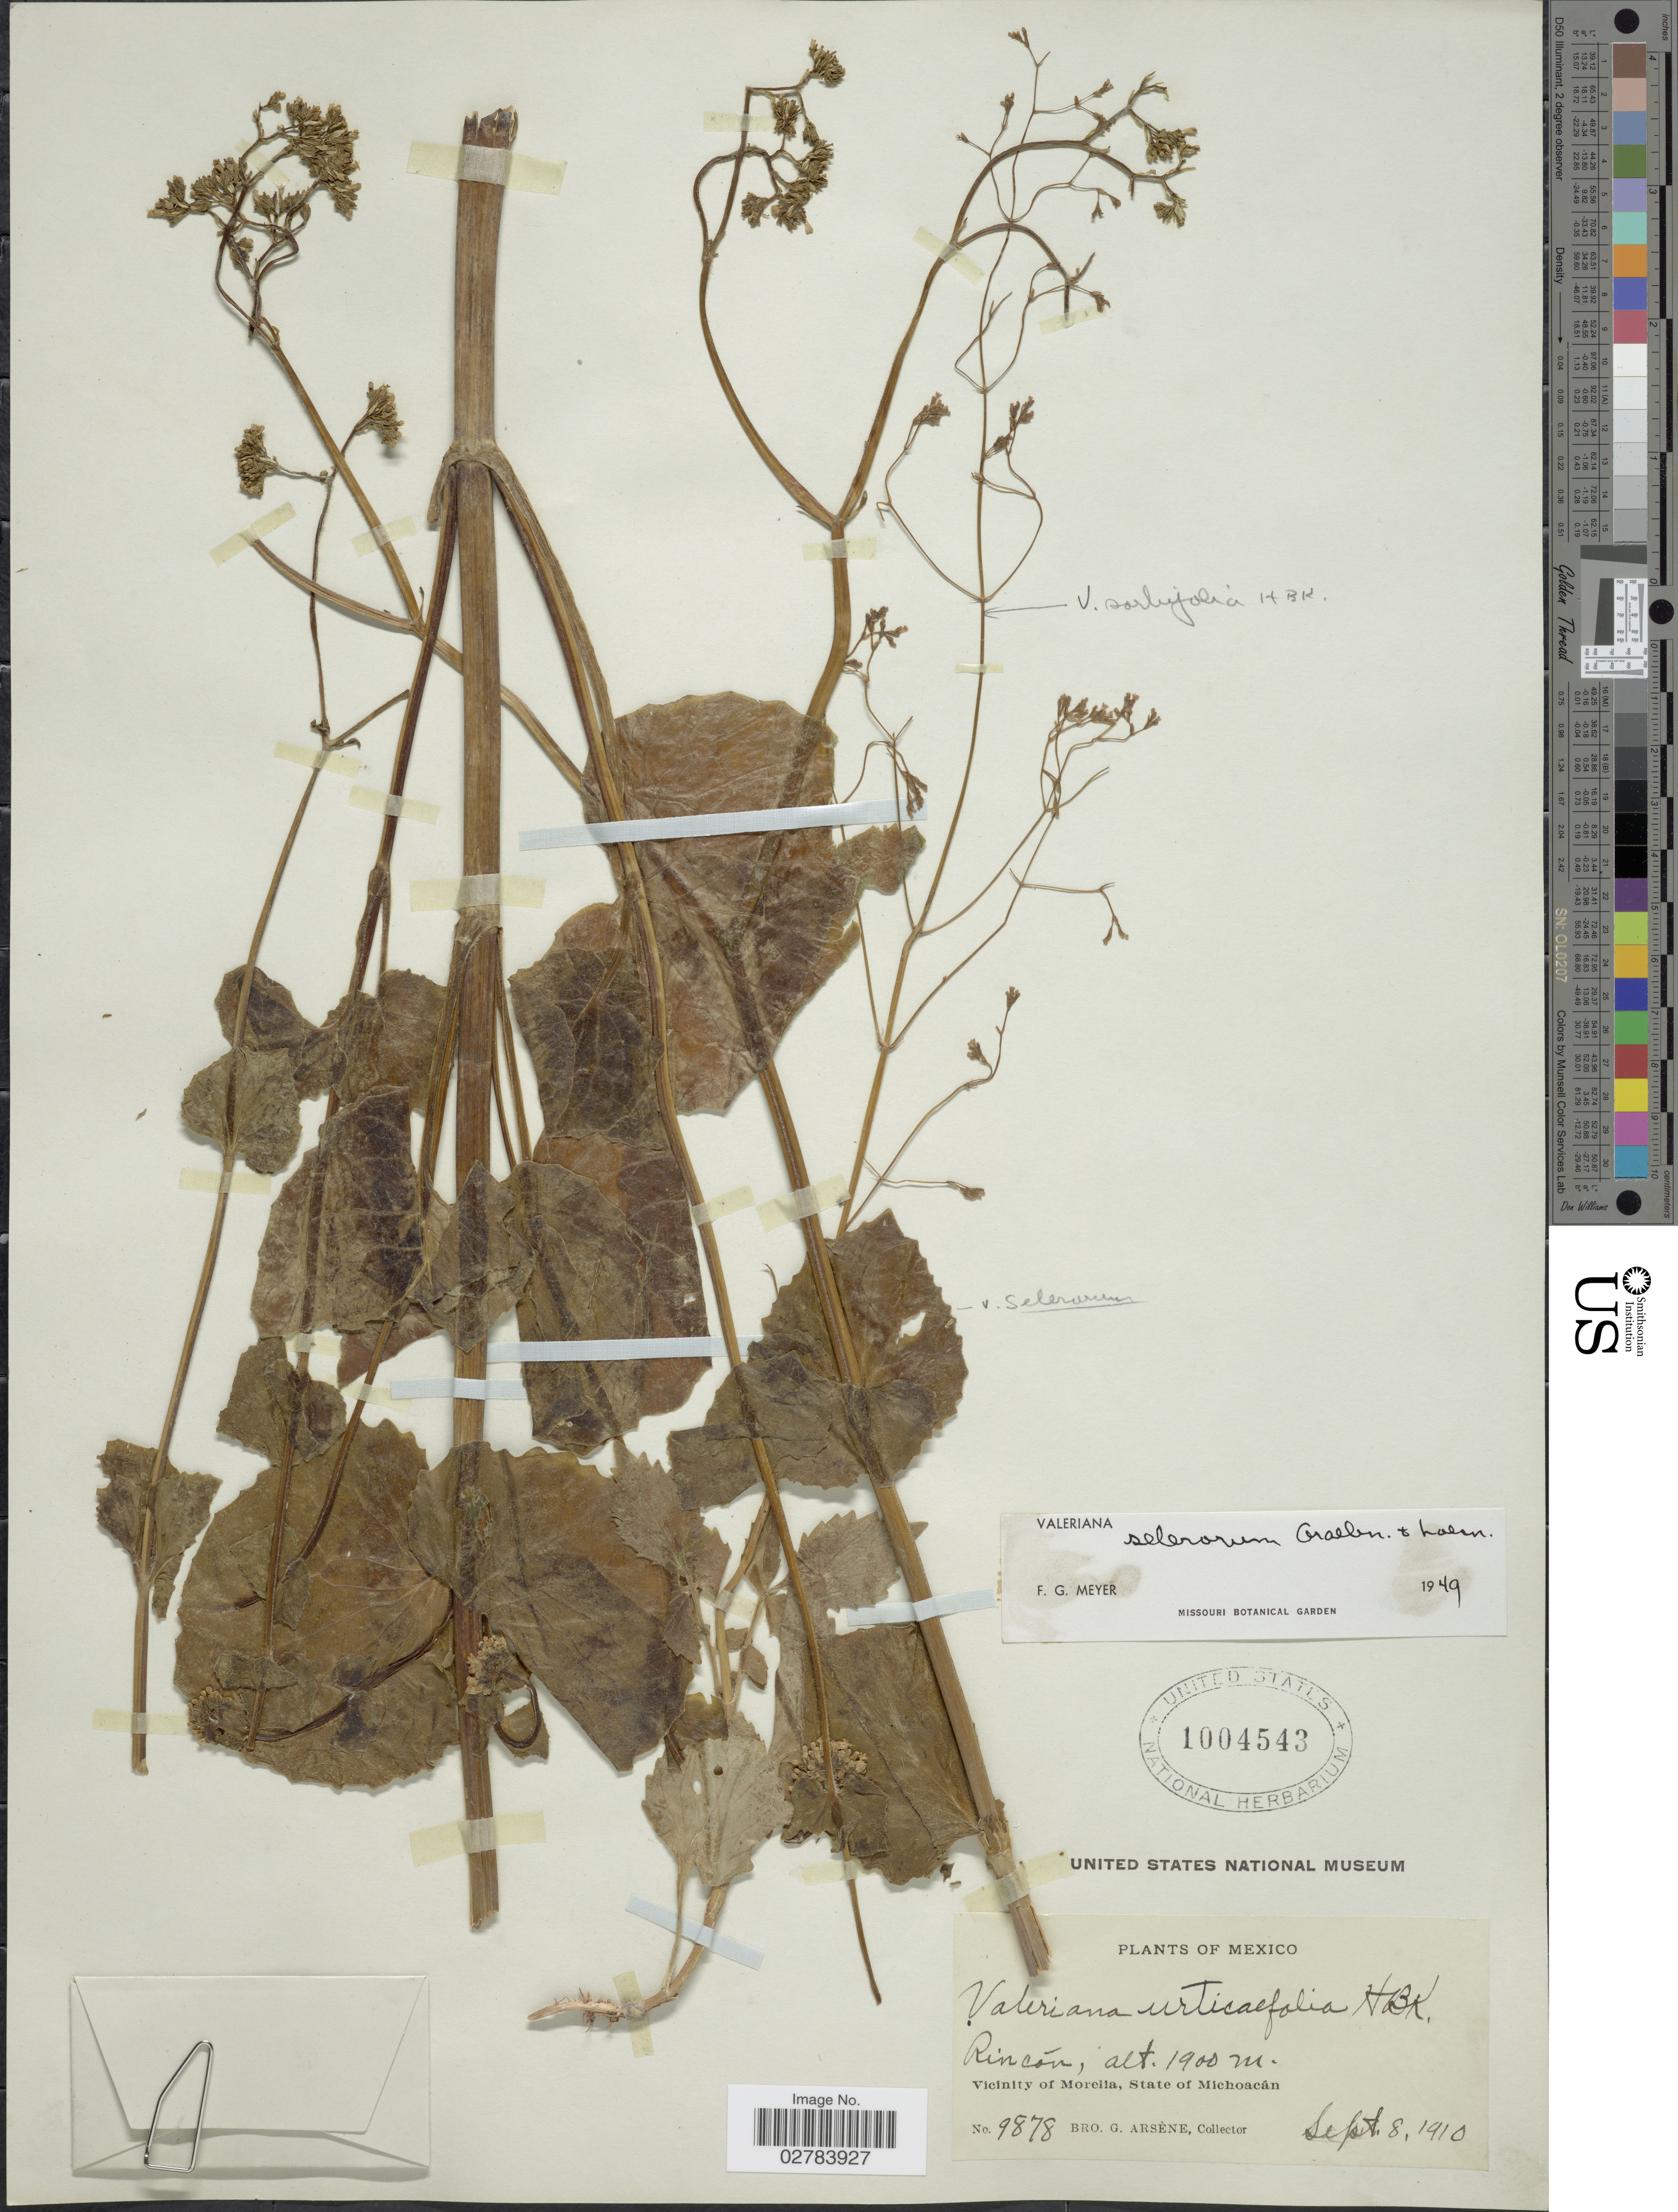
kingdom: Plantae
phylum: Tracheophyta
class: Magnoliopsida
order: Dipsacales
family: Caprifoliaceae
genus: Valeriana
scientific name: Valeriana selerorum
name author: Graebn. & Loes.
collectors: Bro. G. Arsène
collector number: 9878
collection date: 1910-09-08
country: Mexico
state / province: Michoacán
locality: Rincón, Vicinity of Morelia.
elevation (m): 1900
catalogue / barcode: US 1004543